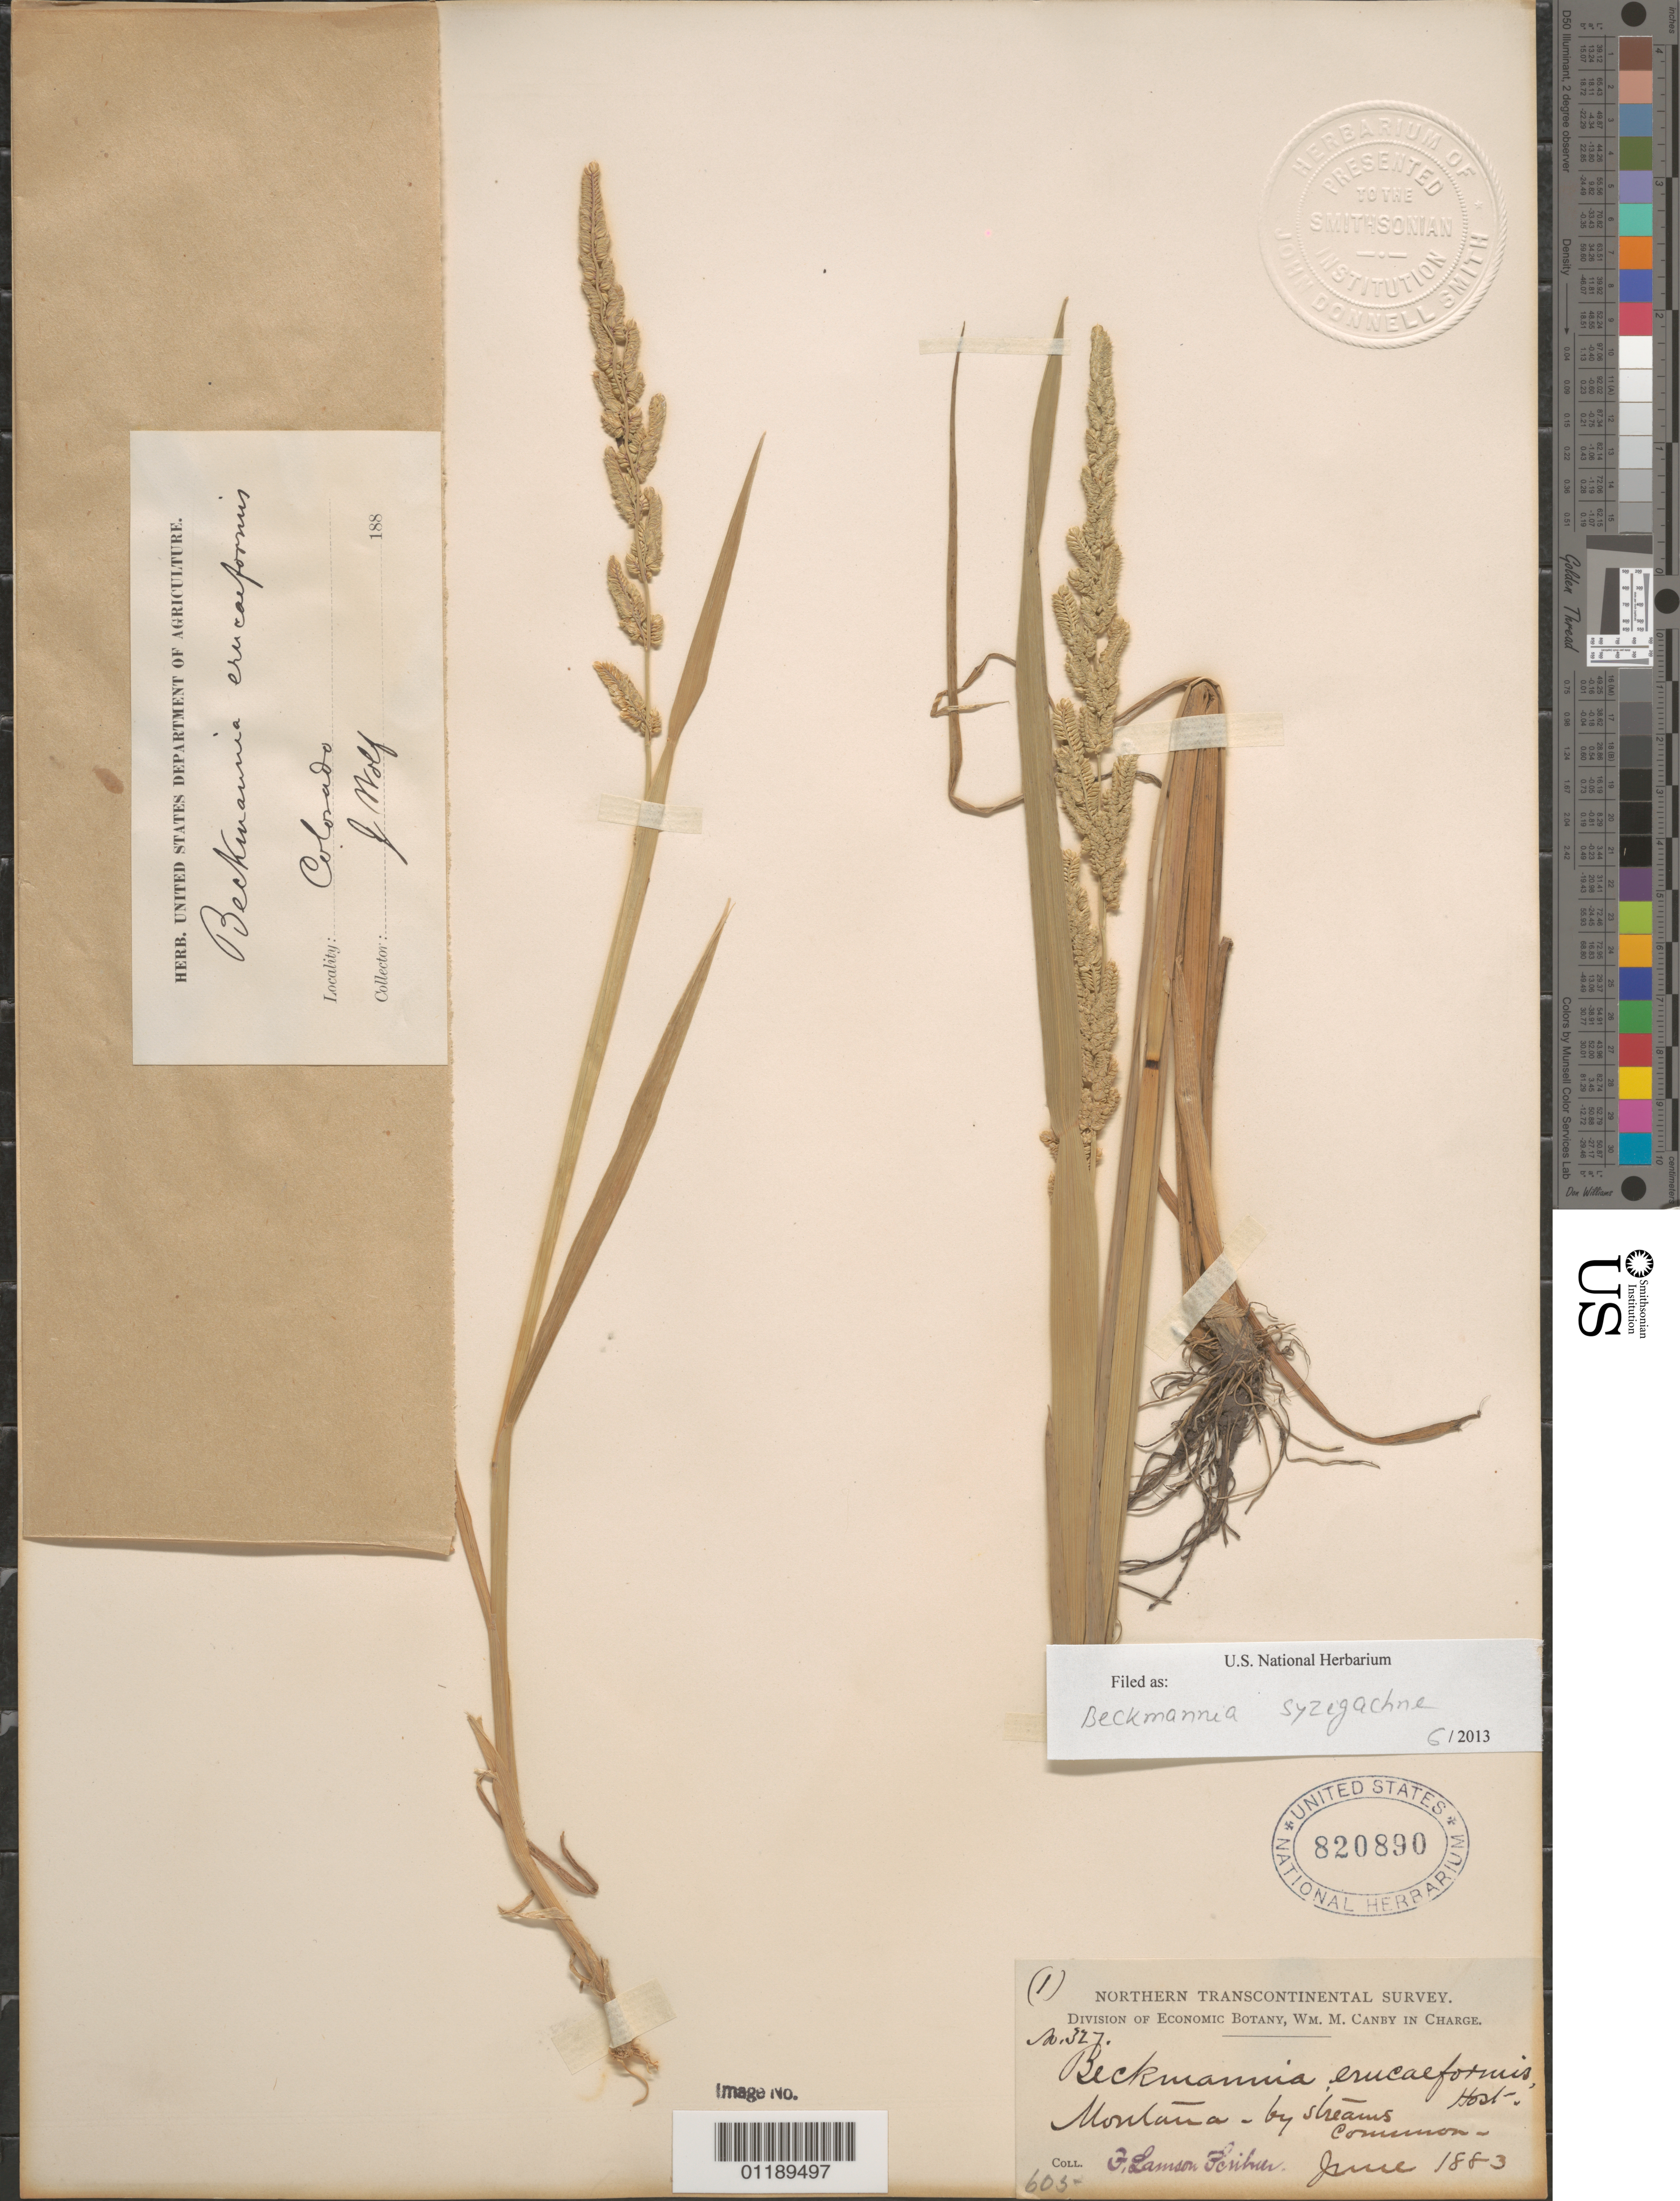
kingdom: Plantae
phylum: Tracheophyta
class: Liliopsida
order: Poales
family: Poaceae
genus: Beckmannia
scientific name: Beckmannia syzigachne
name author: (Steud.) Fernald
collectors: F. L. Scribner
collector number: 327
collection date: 1883-06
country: United States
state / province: Montana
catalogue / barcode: US 820890